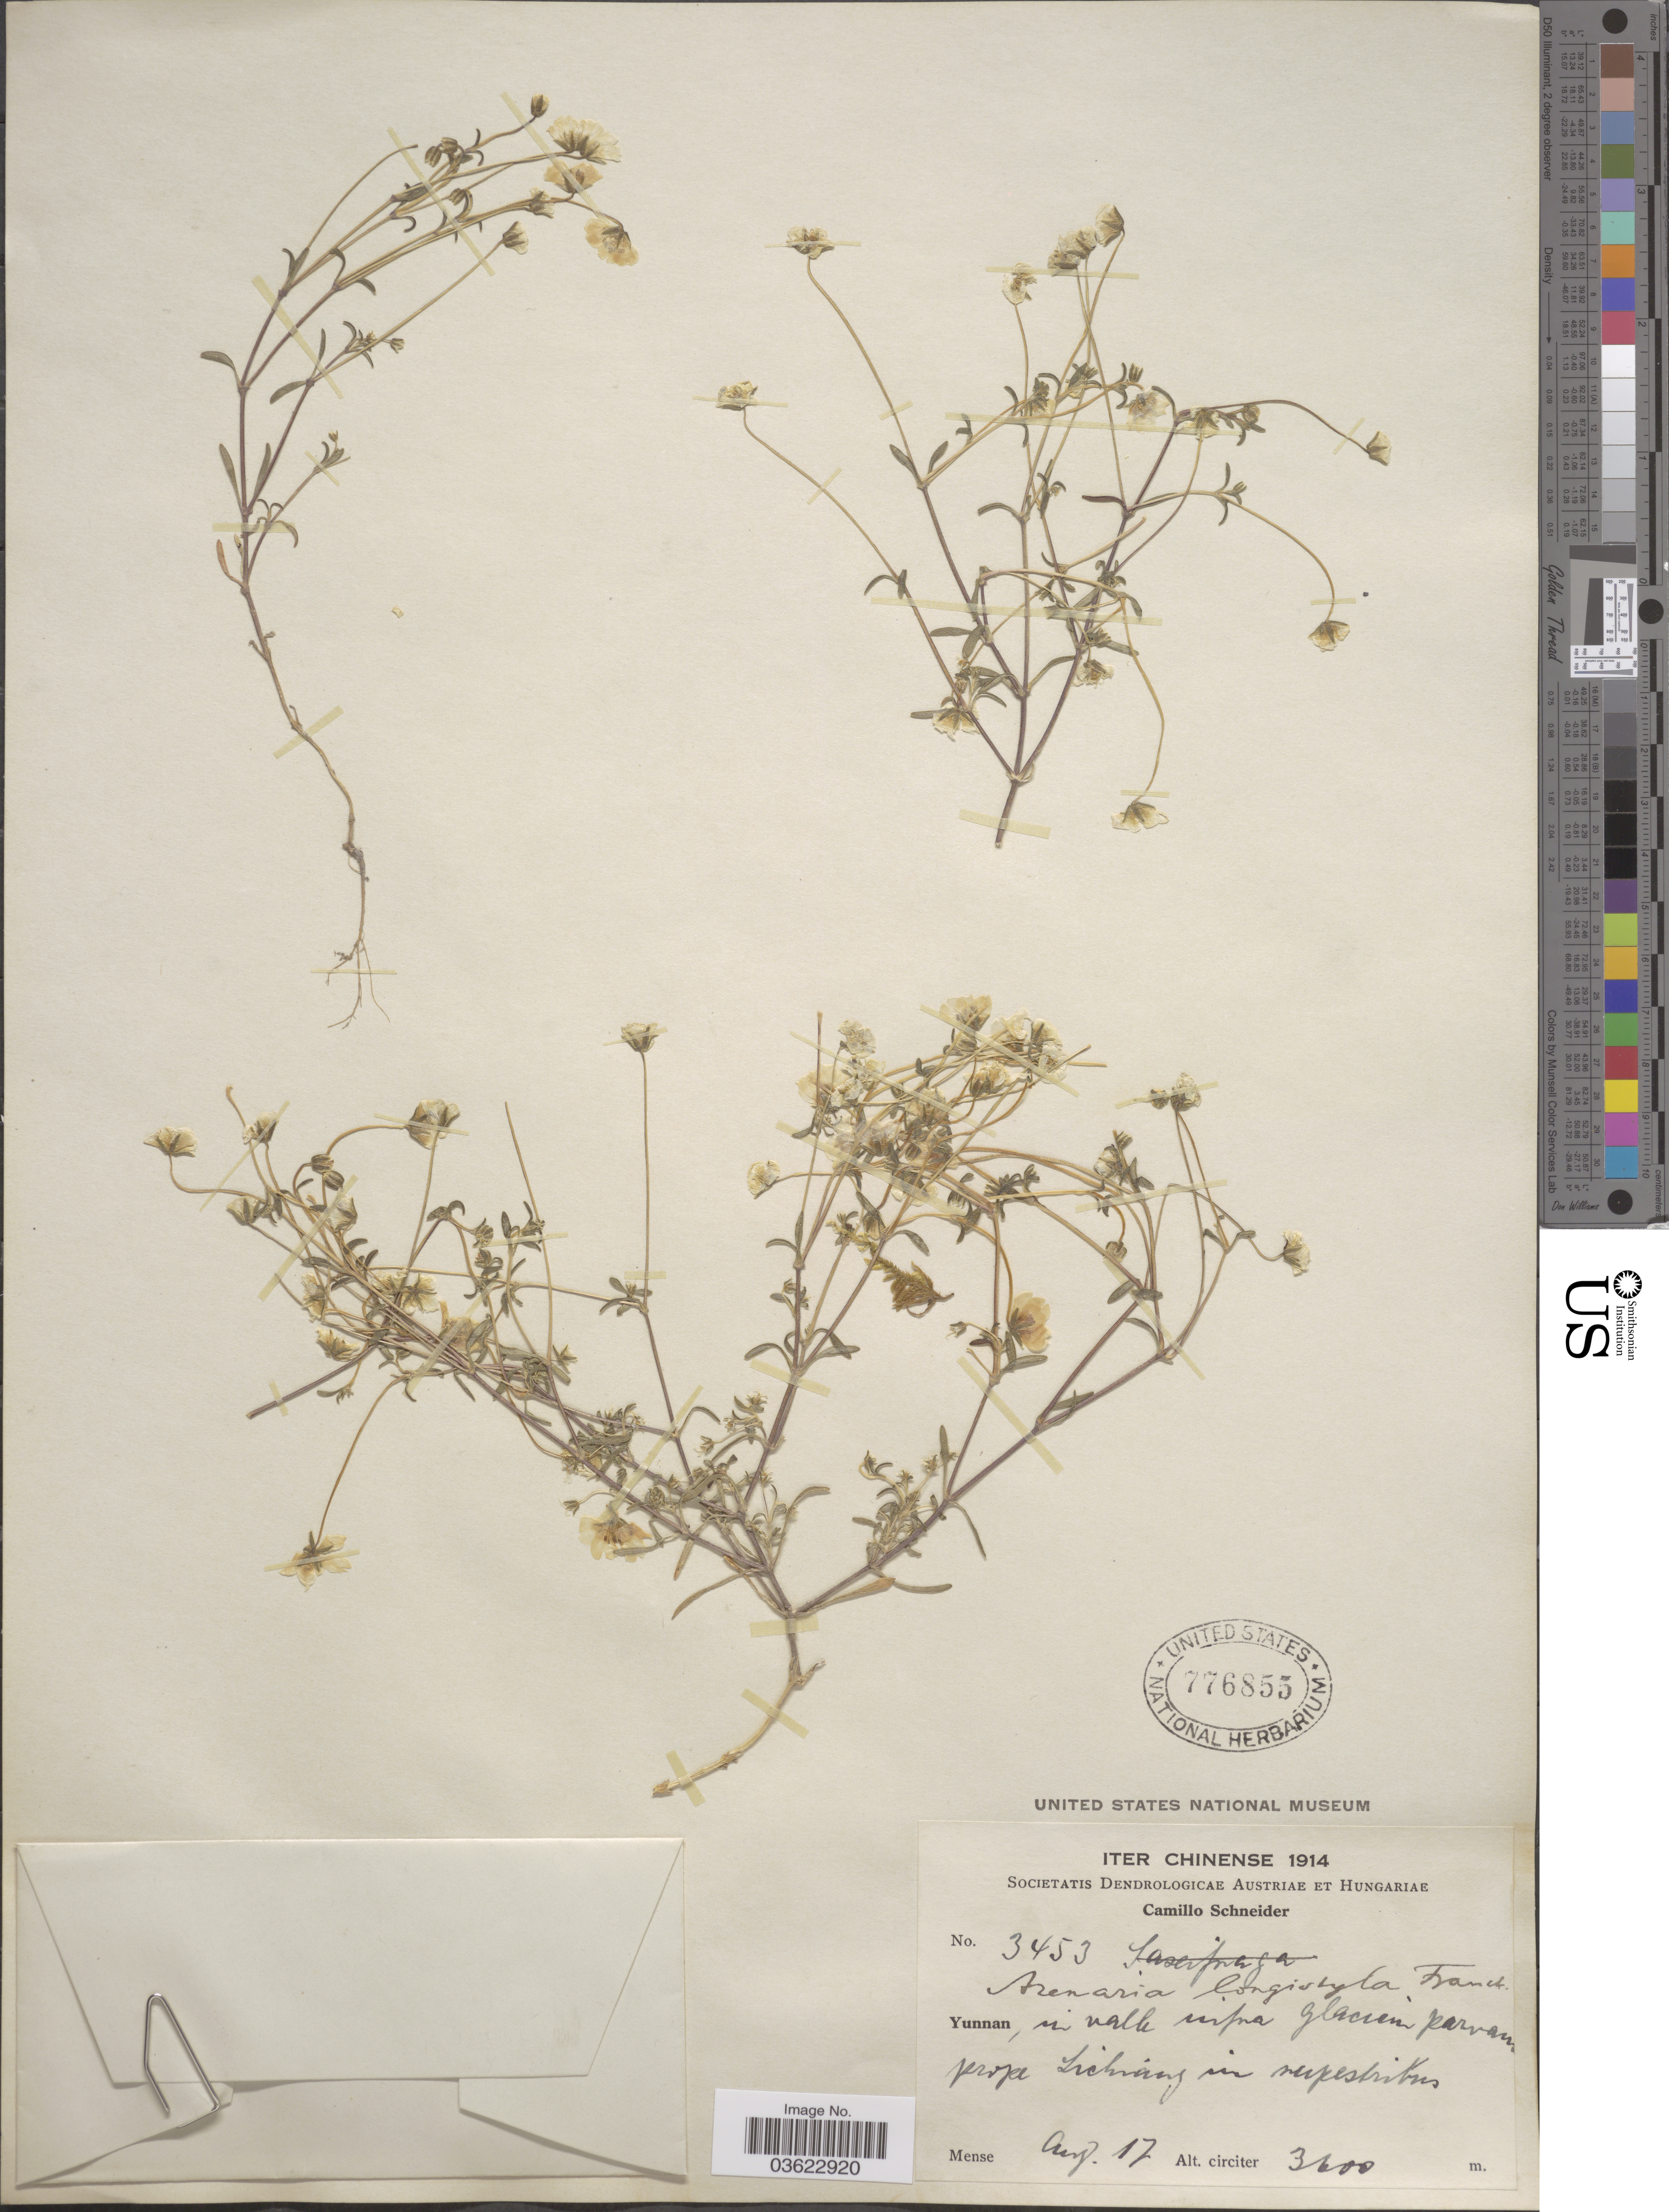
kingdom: Plantae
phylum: Tracheophyta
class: Magnoliopsida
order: Caryophyllales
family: Caryophyllaceae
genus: Odontostemma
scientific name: Odontostemma longistylum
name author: (Franch.) Rabeler & W.L. Wagner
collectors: C. K. Schneider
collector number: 3453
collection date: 1914-08-17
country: China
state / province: Yunnan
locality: Iter Chinense. In walk [interpreted] ripa glaciem parvam [interpreted] prope Lichiang in rupestribus.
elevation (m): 3600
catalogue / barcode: US 776855